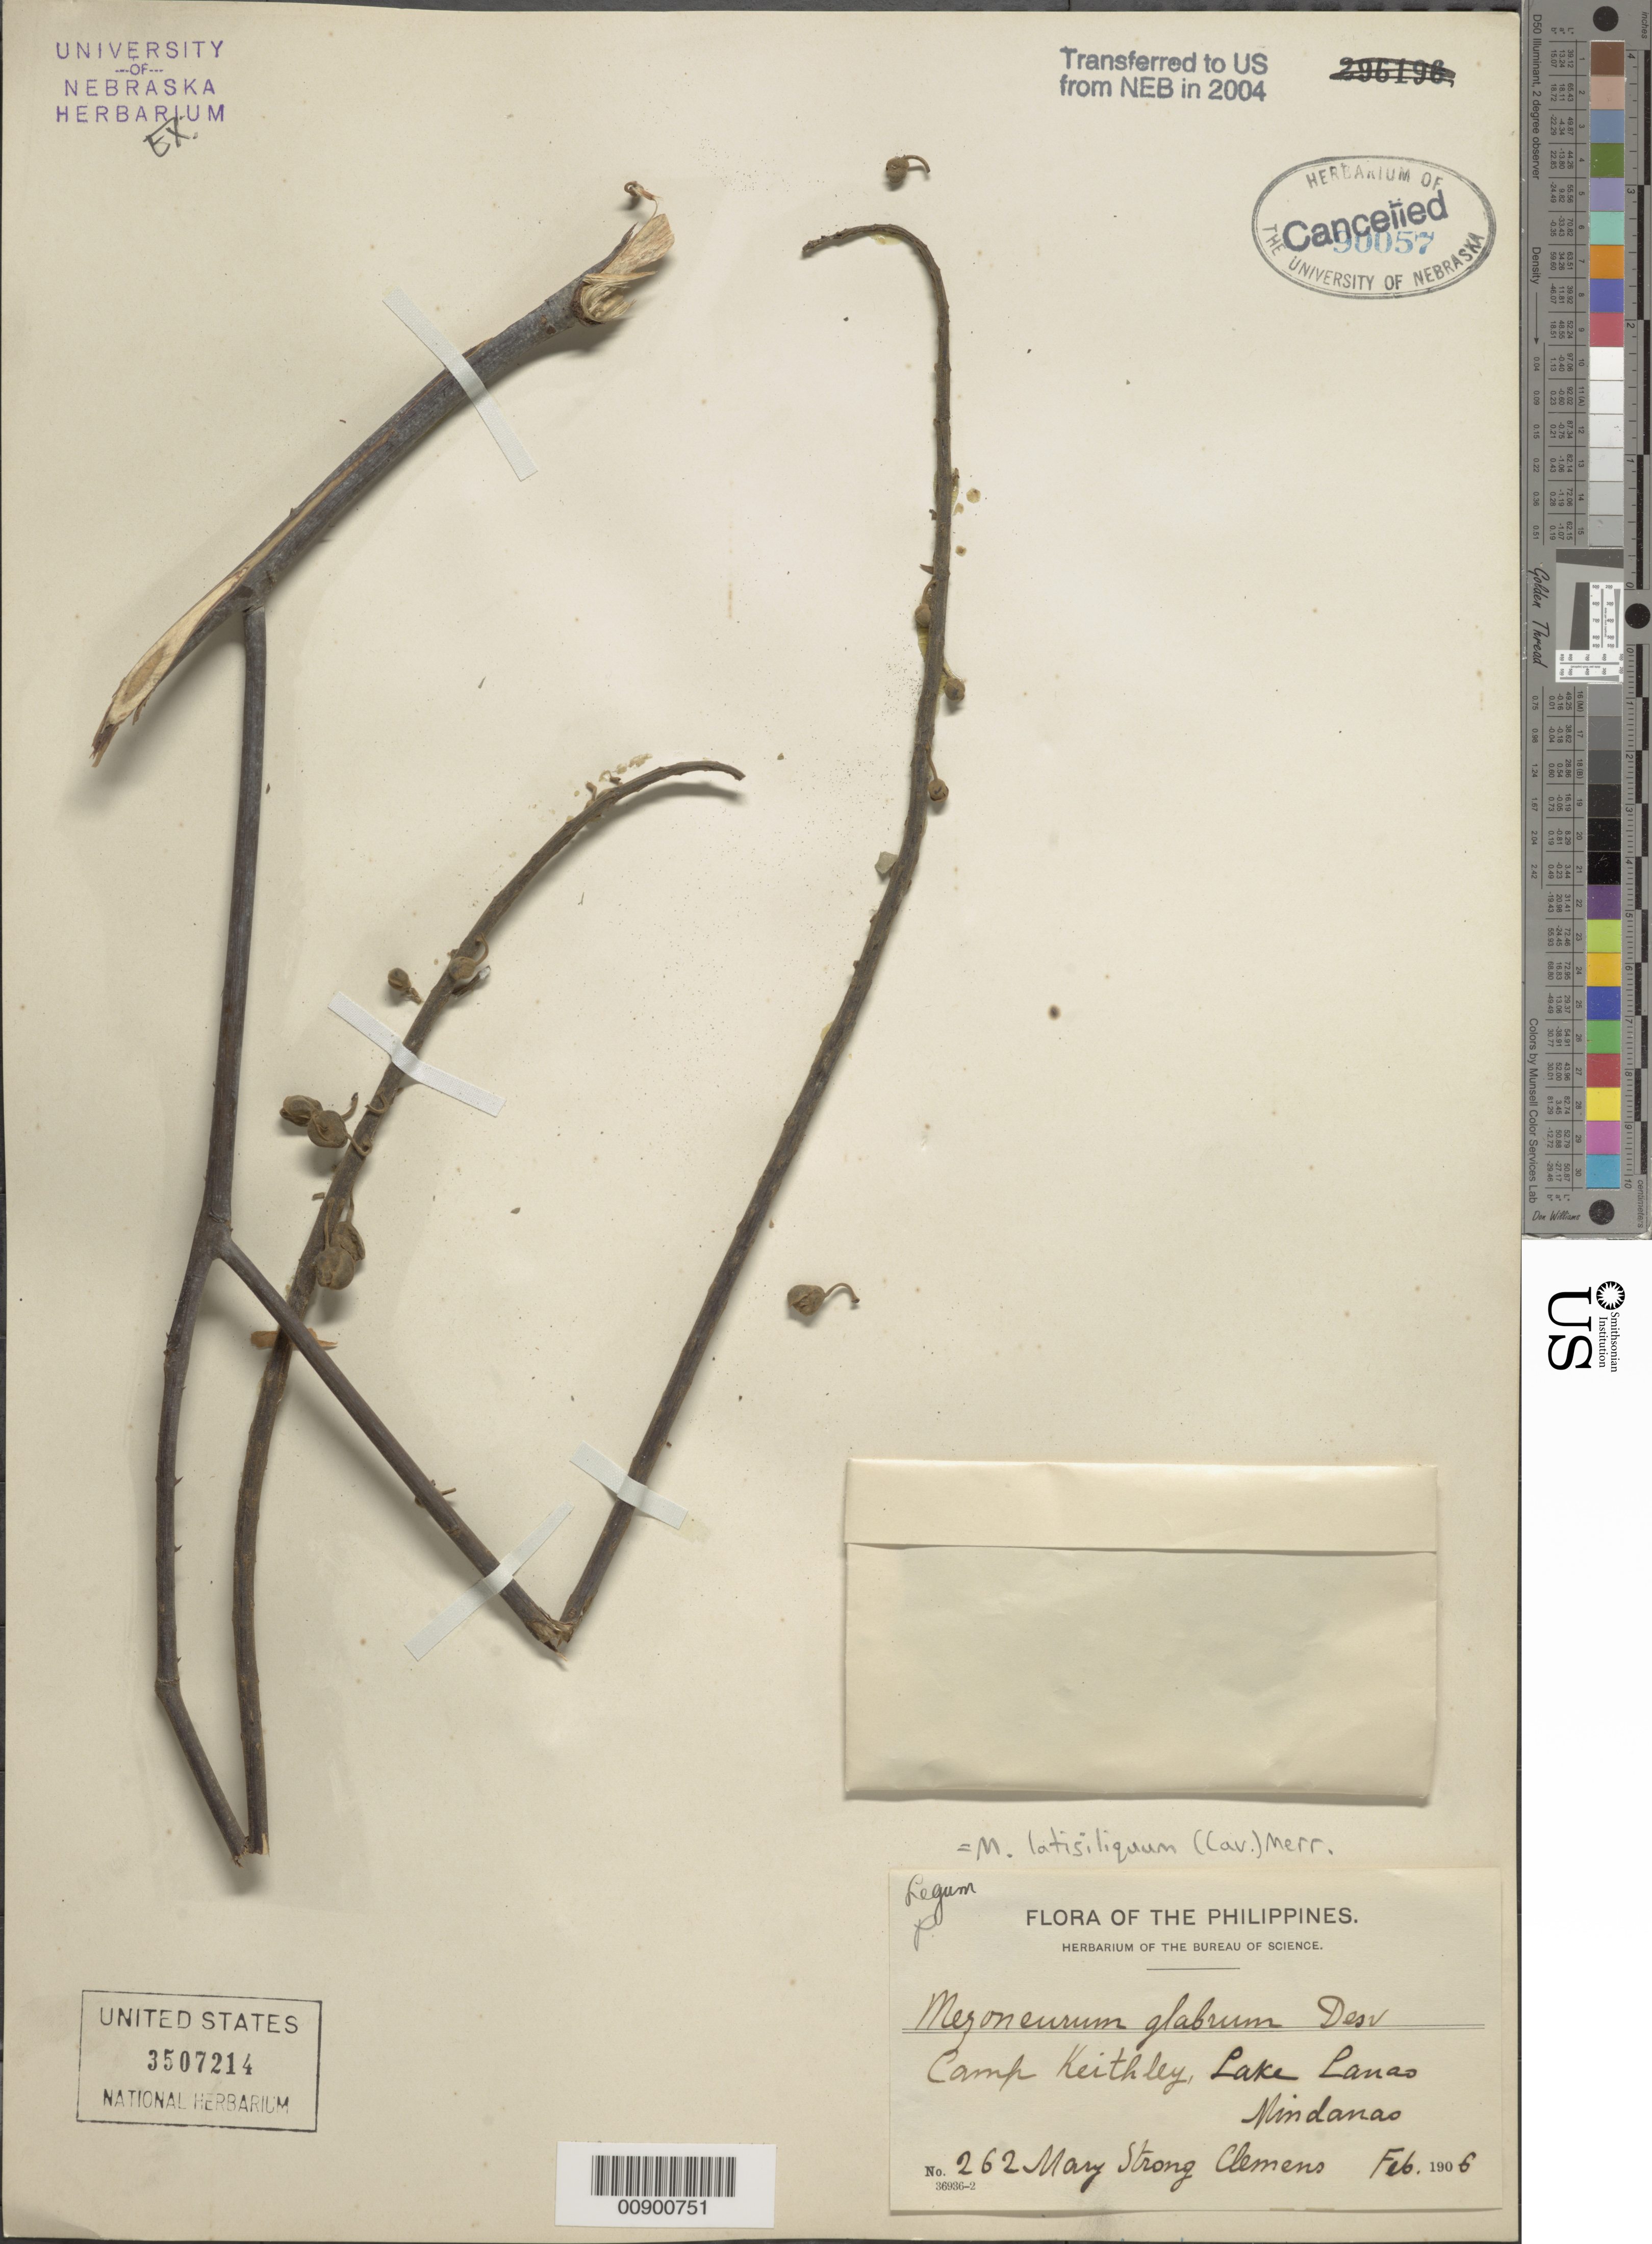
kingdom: Plantae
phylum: Tracheophyta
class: Magnoliopsida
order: Fabales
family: Fabaceae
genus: Mezoneuron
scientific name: Mezoneuron latisiliquum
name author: (Cav.) Merr.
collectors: M. S. Clemens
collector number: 262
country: Philippines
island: Mindanao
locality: Lake Lanao, Camp Keithley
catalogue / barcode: US 3507214